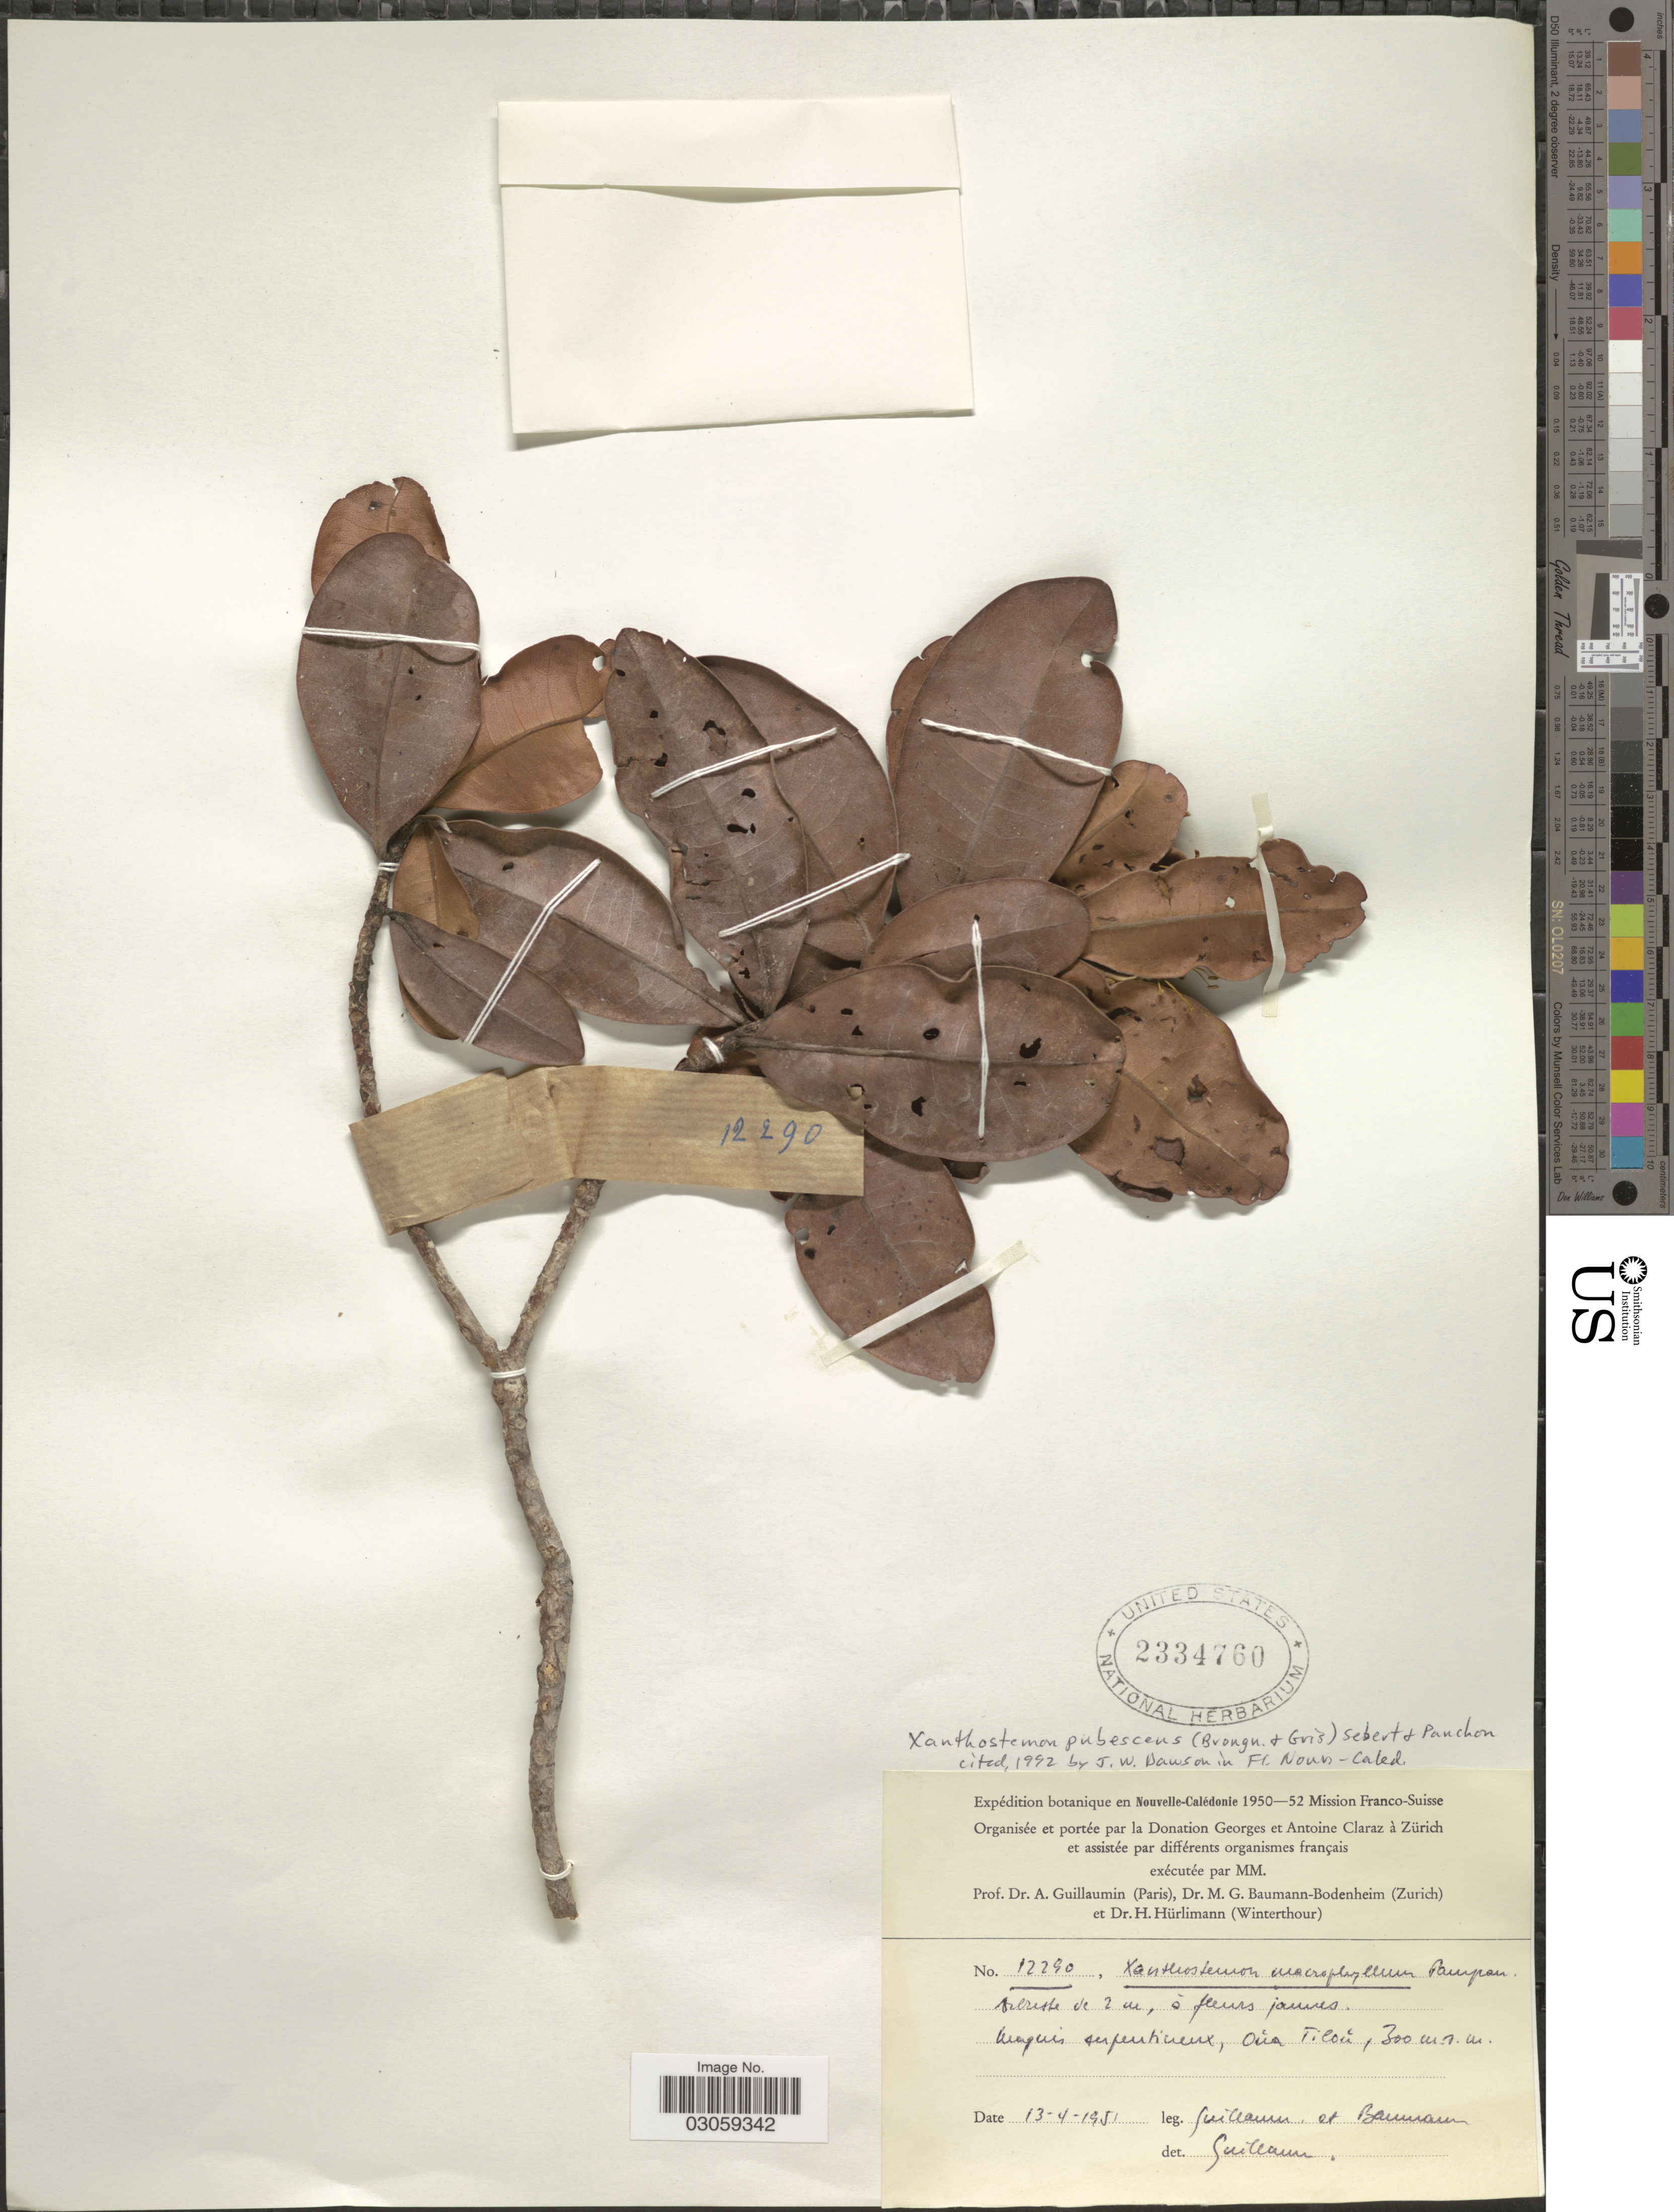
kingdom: Plantae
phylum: Tracheophyta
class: Magnoliopsida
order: Myrtales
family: Myrtaceae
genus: Xanthostemon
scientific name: Xanthostemon pubescens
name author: (Brongn. & Gris) Sebert & Pancher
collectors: A. Guillaumin & M. G. Baumann-Bodenheim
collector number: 12290*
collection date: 1951-04-13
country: New Caledonia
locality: En Nouvelle Calédonie. Maquis serpentineux, Oua Tilou.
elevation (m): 300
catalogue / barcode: US 2334760